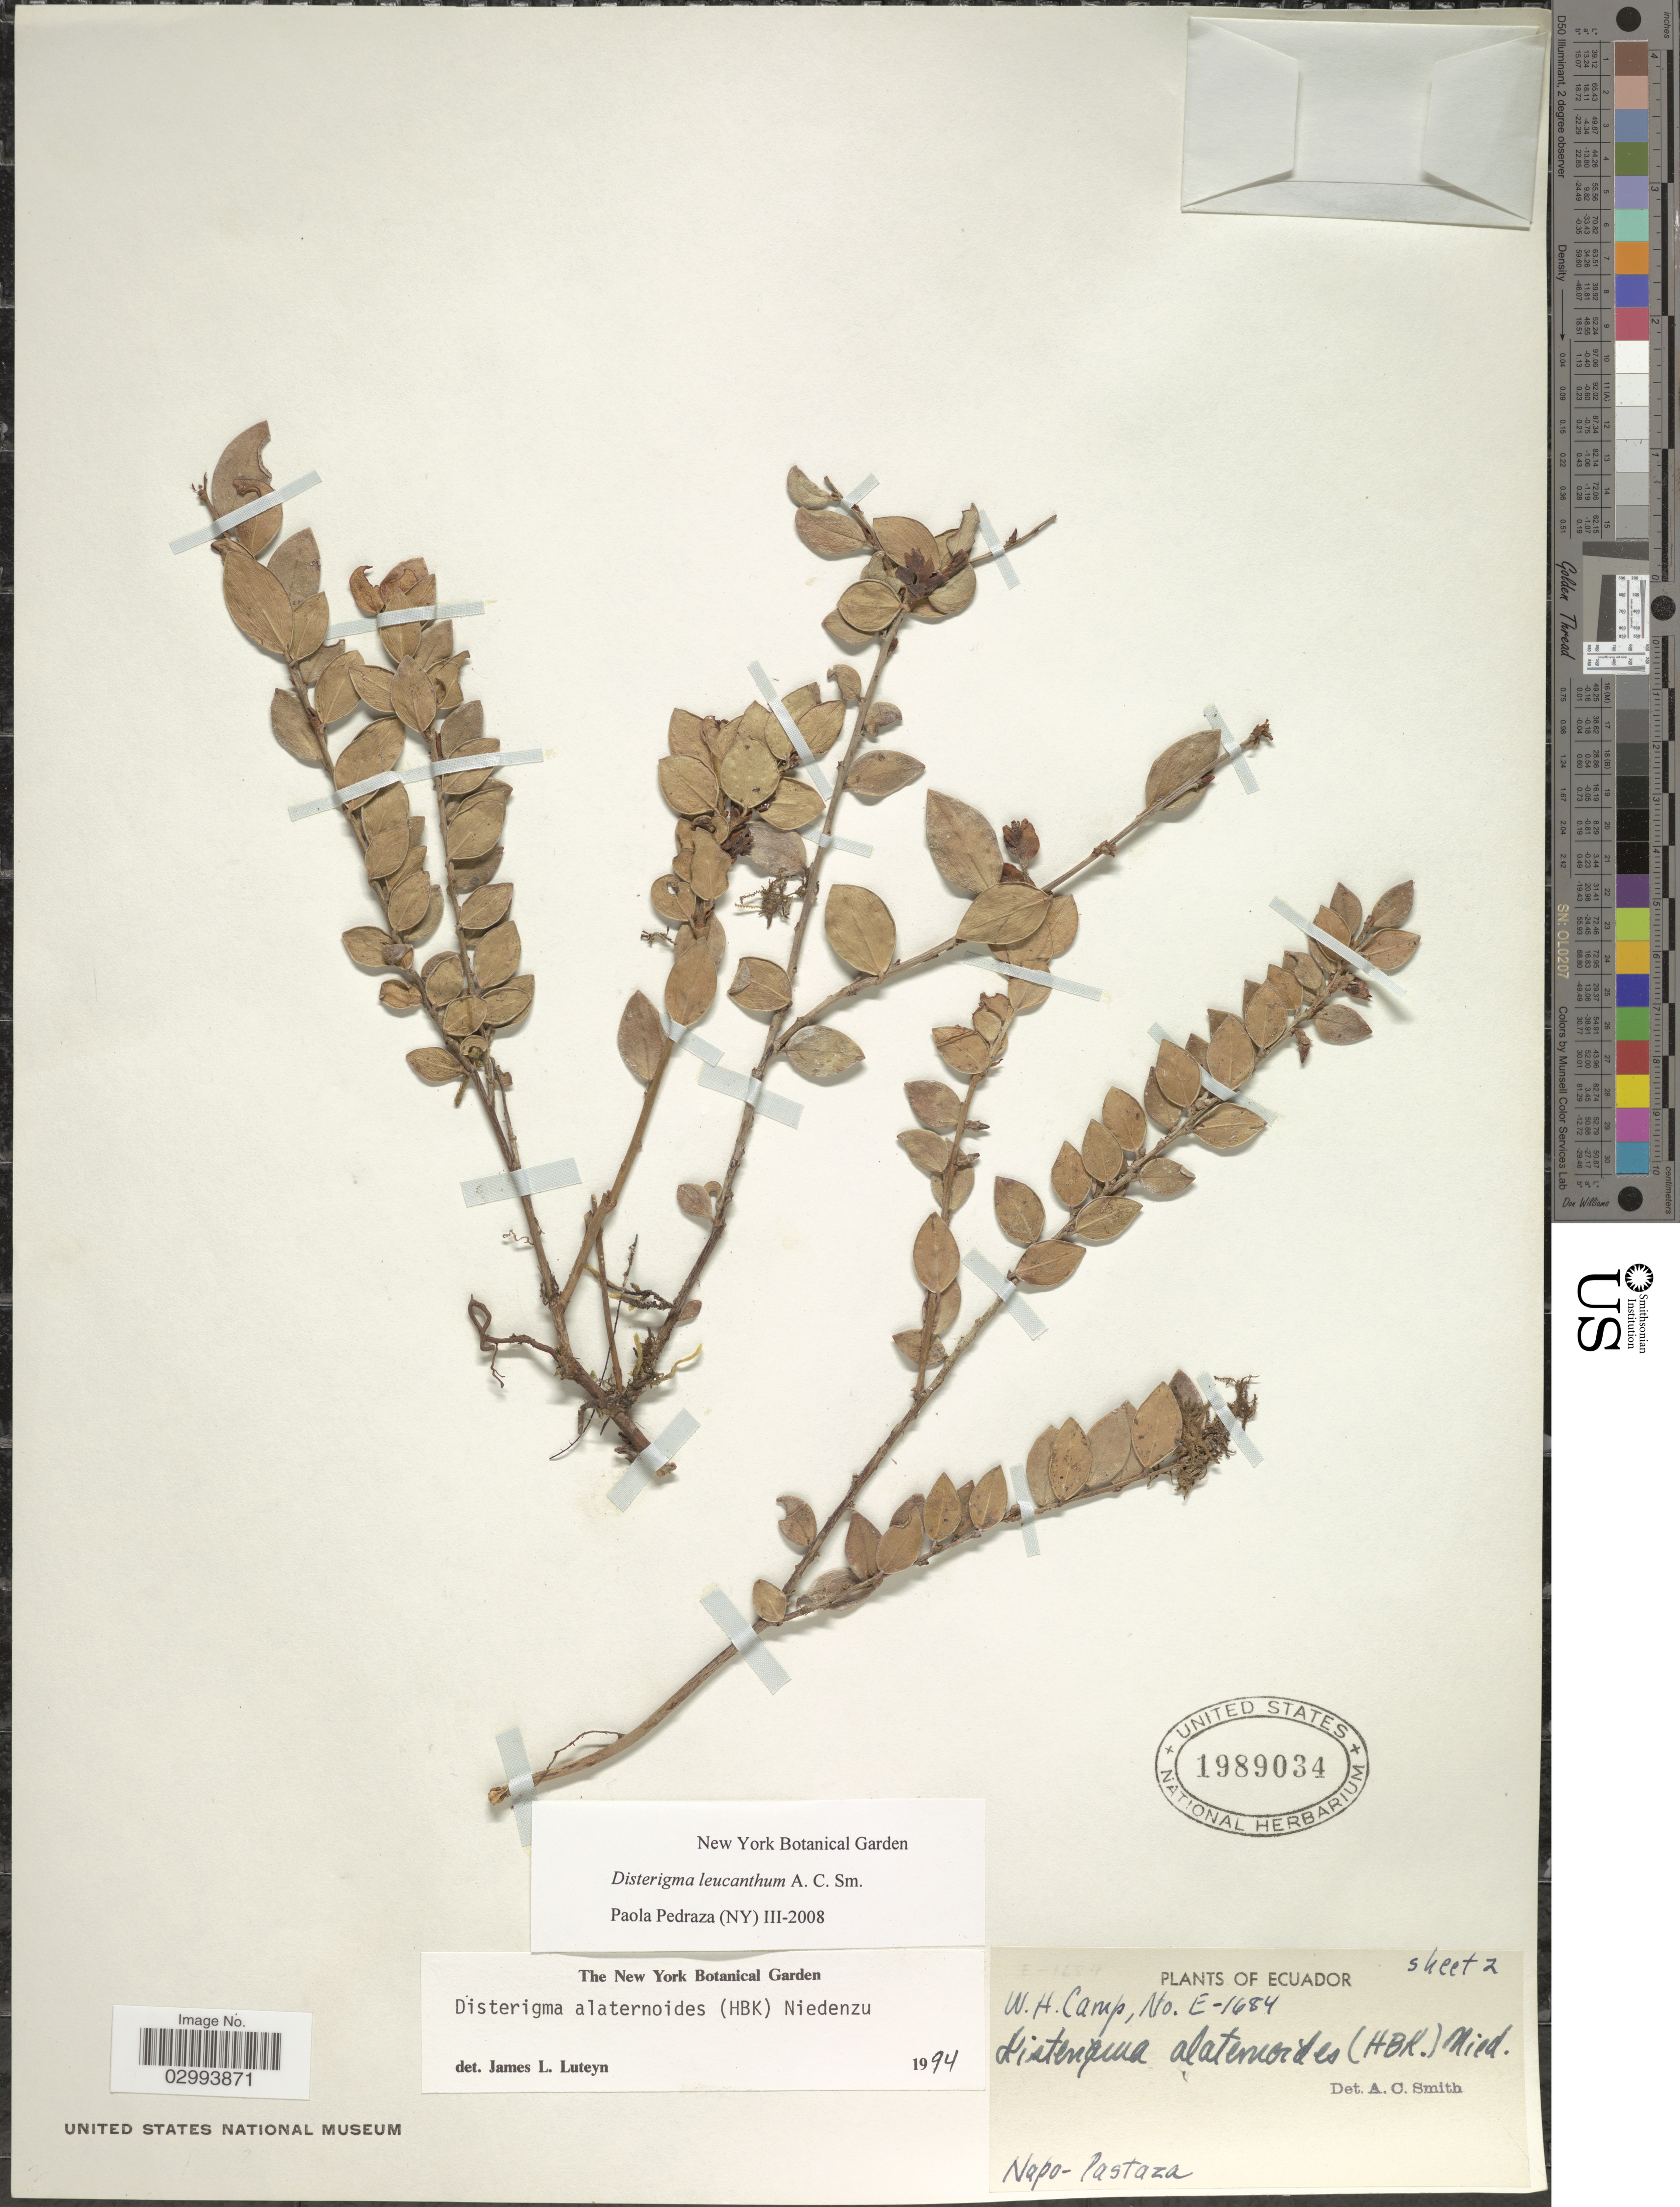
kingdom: Plantae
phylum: Tracheophyta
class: Magnoliopsida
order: Ericales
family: Ericaceae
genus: Disterigma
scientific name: Disterigma leucanthum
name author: A.C. Sm.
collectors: W. H. Camp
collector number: E-1684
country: Ecuador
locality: Napo-Pastaza.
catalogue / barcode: US 1989034